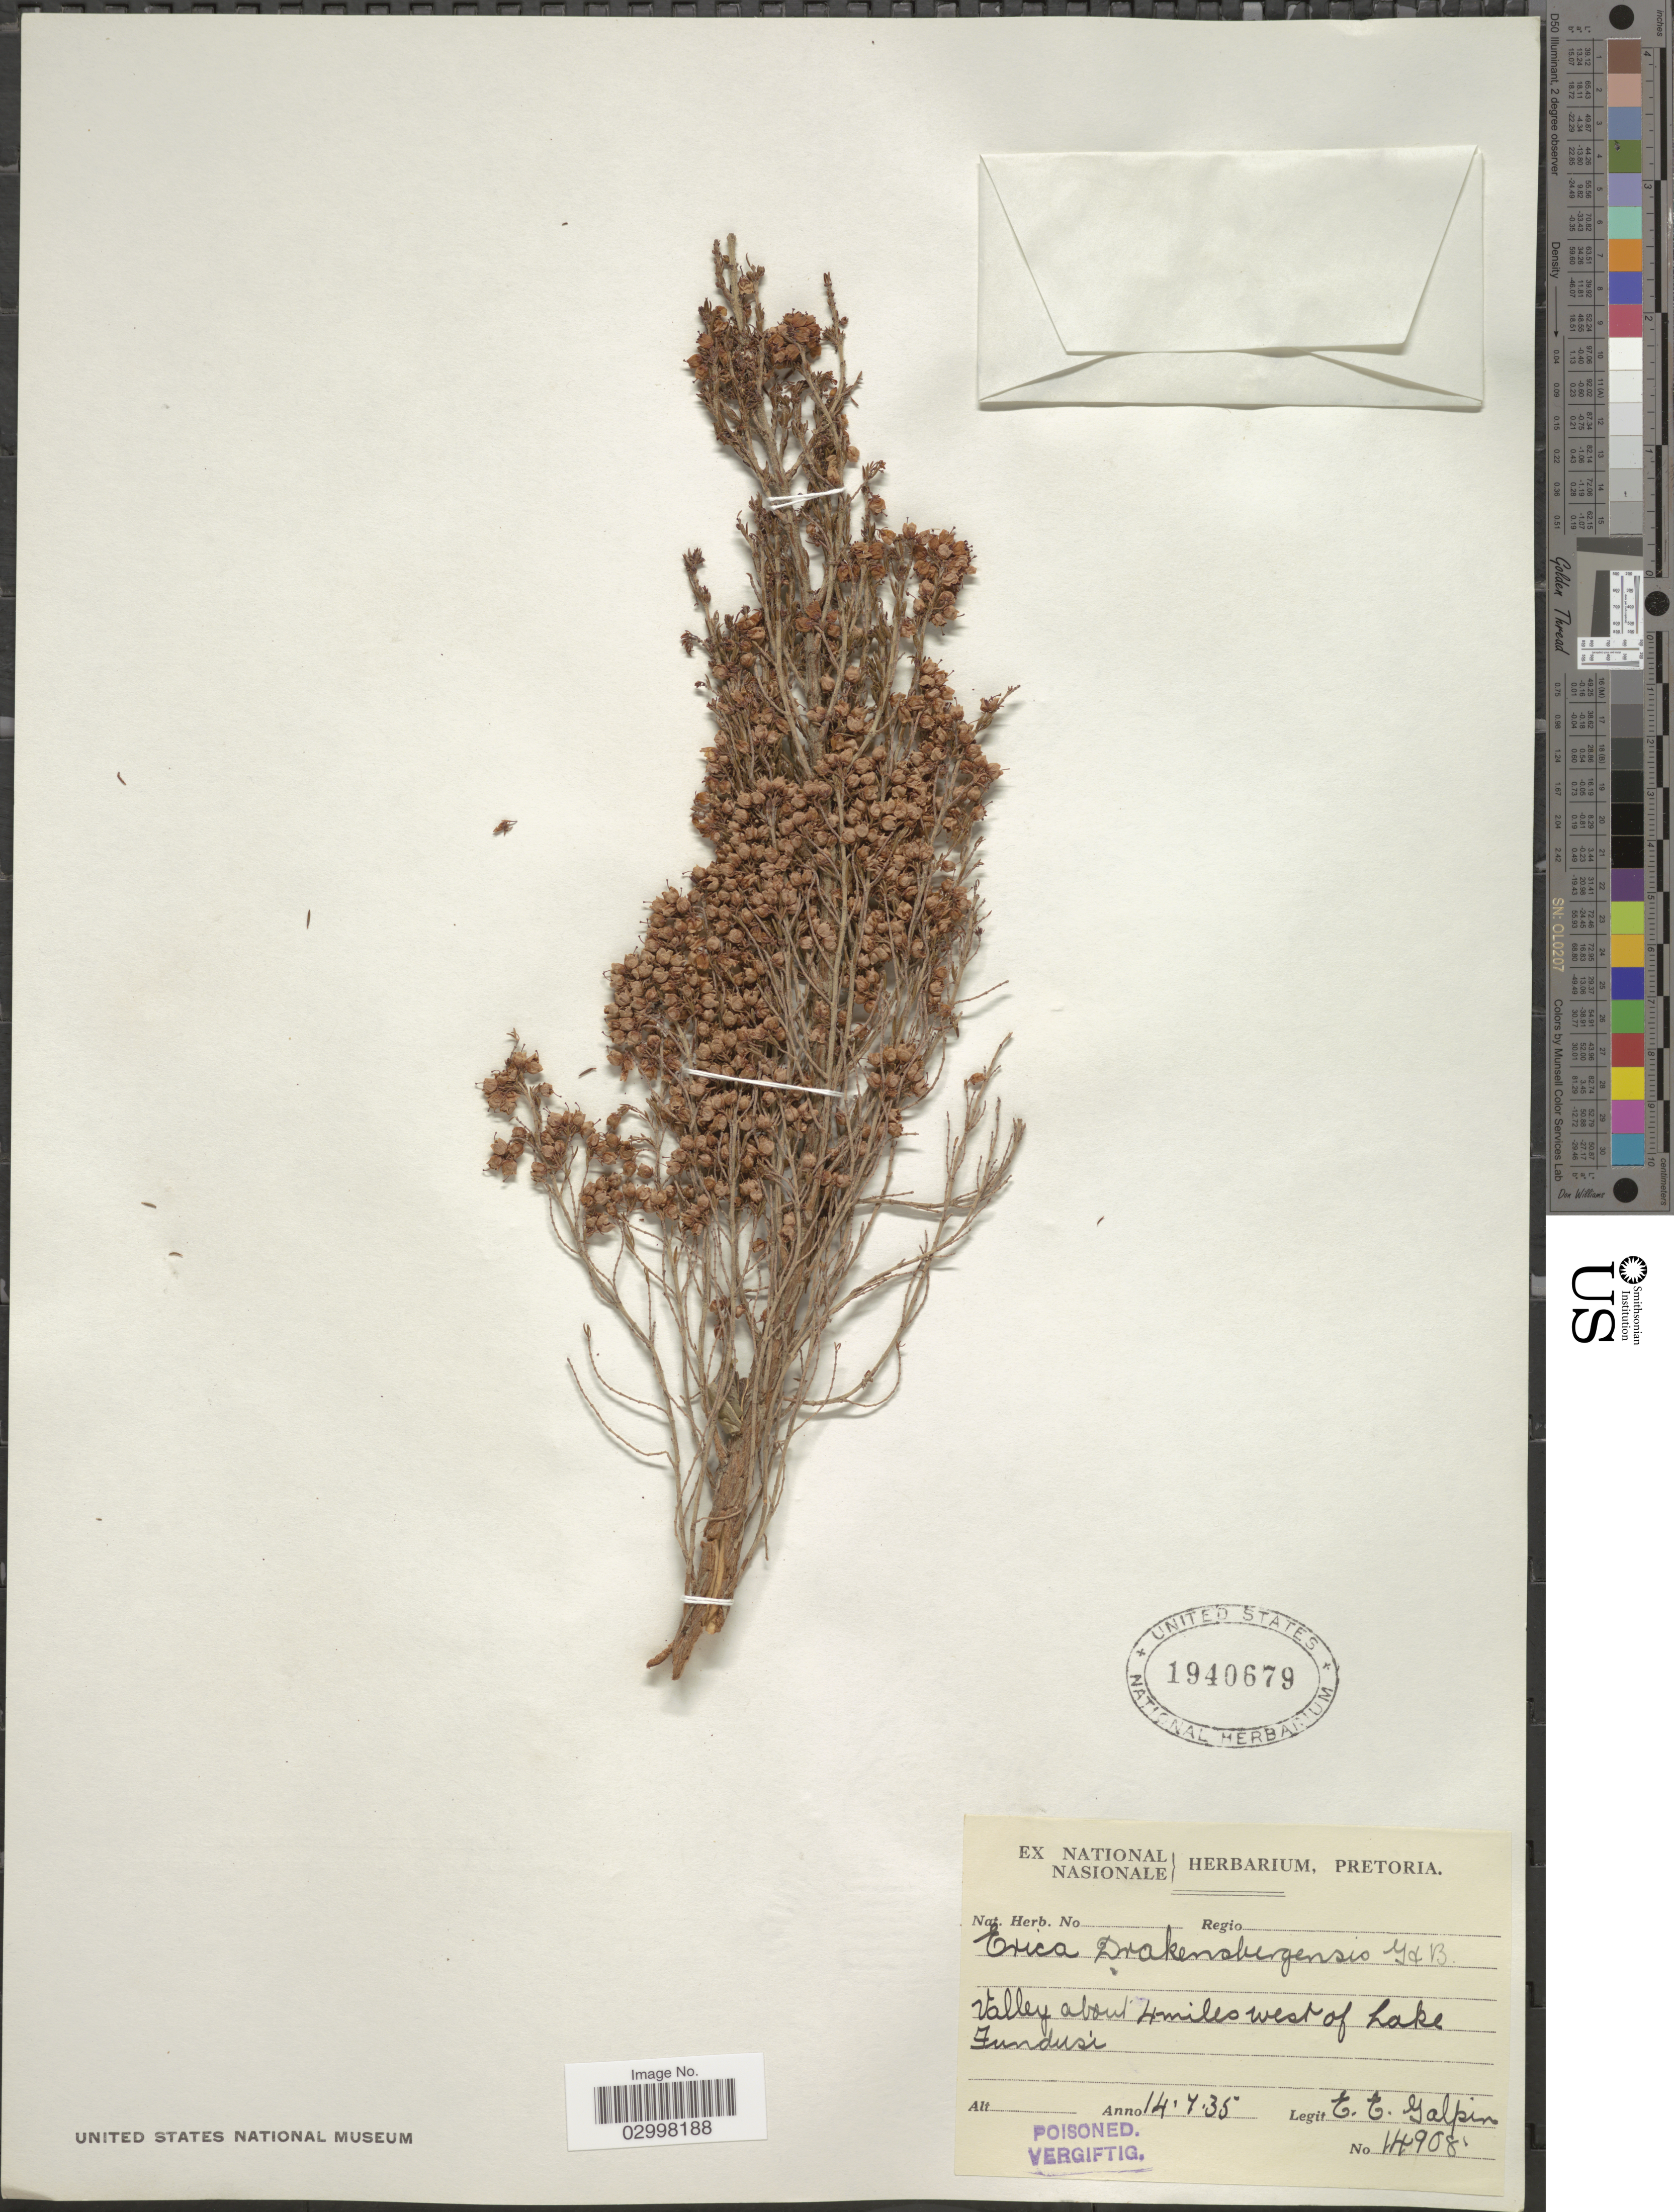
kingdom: Plantae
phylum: Tracheophyta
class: Magnoliopsida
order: Ericales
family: Ericaceae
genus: Erica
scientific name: Erica drakensbergensis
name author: Guthrie & Bolus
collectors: E. Galpin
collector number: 14908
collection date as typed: Transcribed d/m/y: 14/7/35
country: South Africa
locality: Valley about 4 miles west of Lake Fundusi.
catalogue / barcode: US 1940679